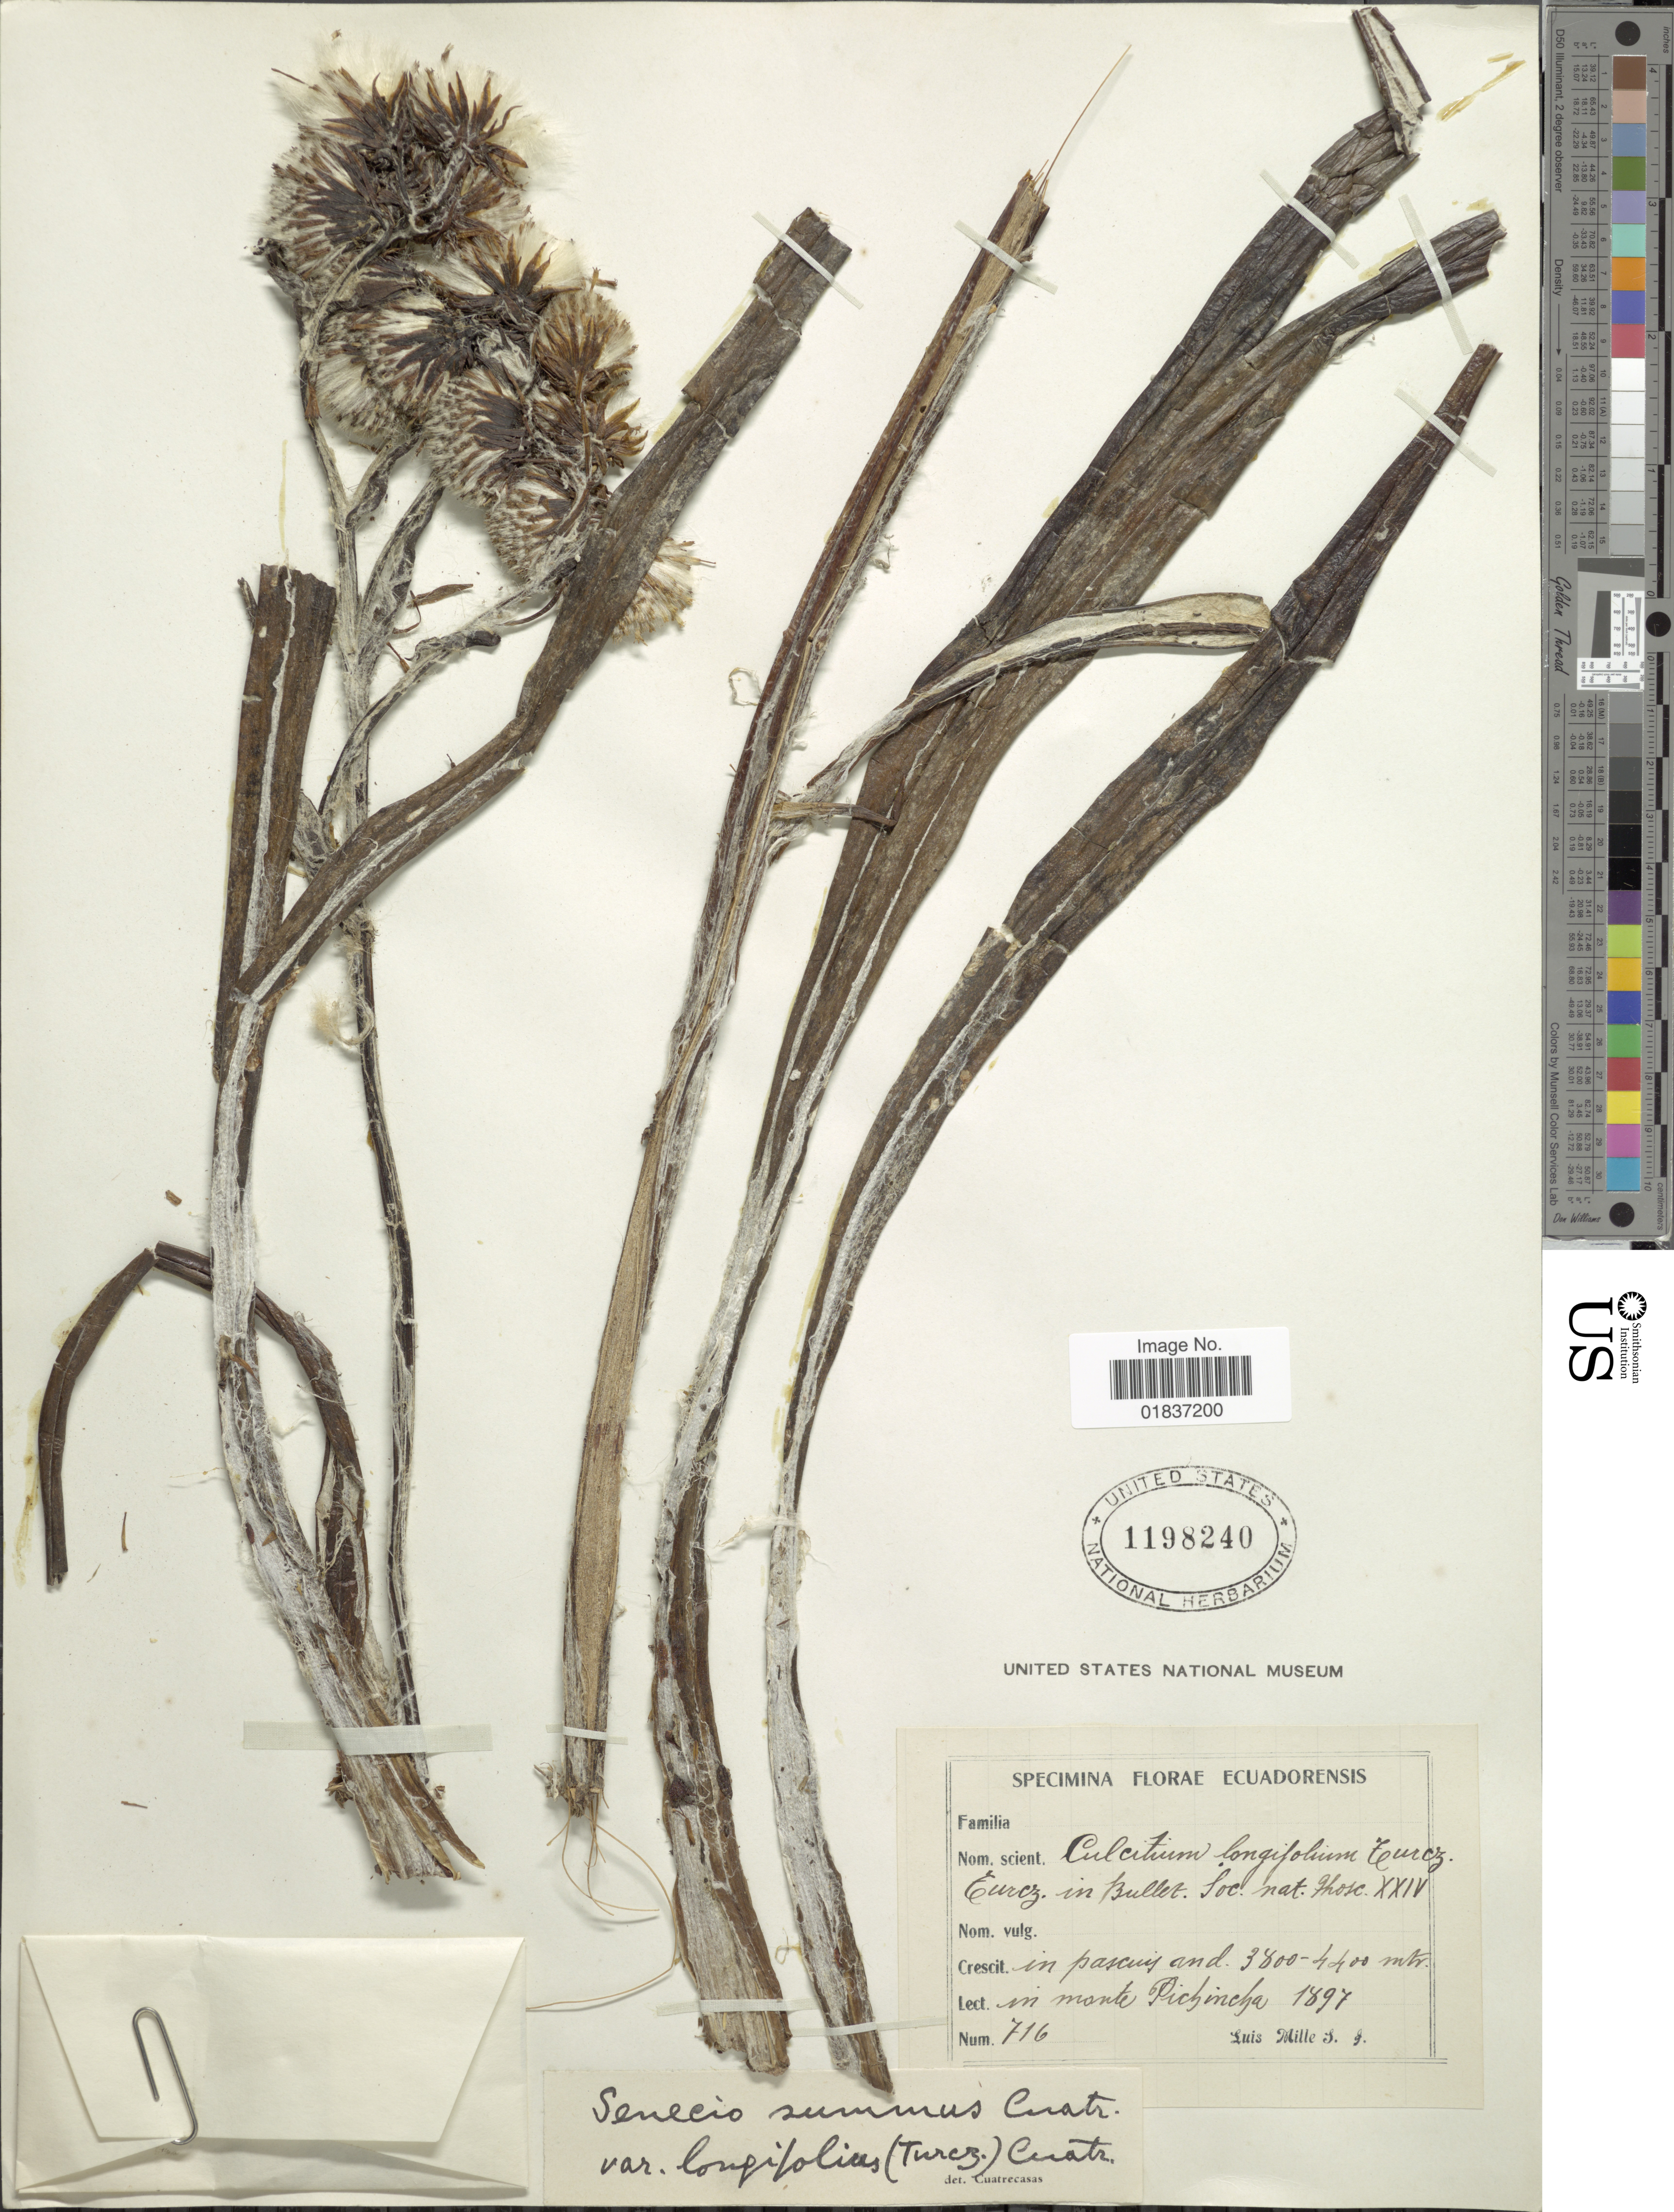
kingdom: Plantae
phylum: Tracheophyta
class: Magnoliopsida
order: Asterales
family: Asteraceae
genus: Senecio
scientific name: Senecio culcitioides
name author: Sch. Bip.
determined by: Salomon, Luciana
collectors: L. Mille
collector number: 716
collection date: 1897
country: Ecuador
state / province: Pichincha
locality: In monte Pichincha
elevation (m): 3800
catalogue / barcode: US 1198240